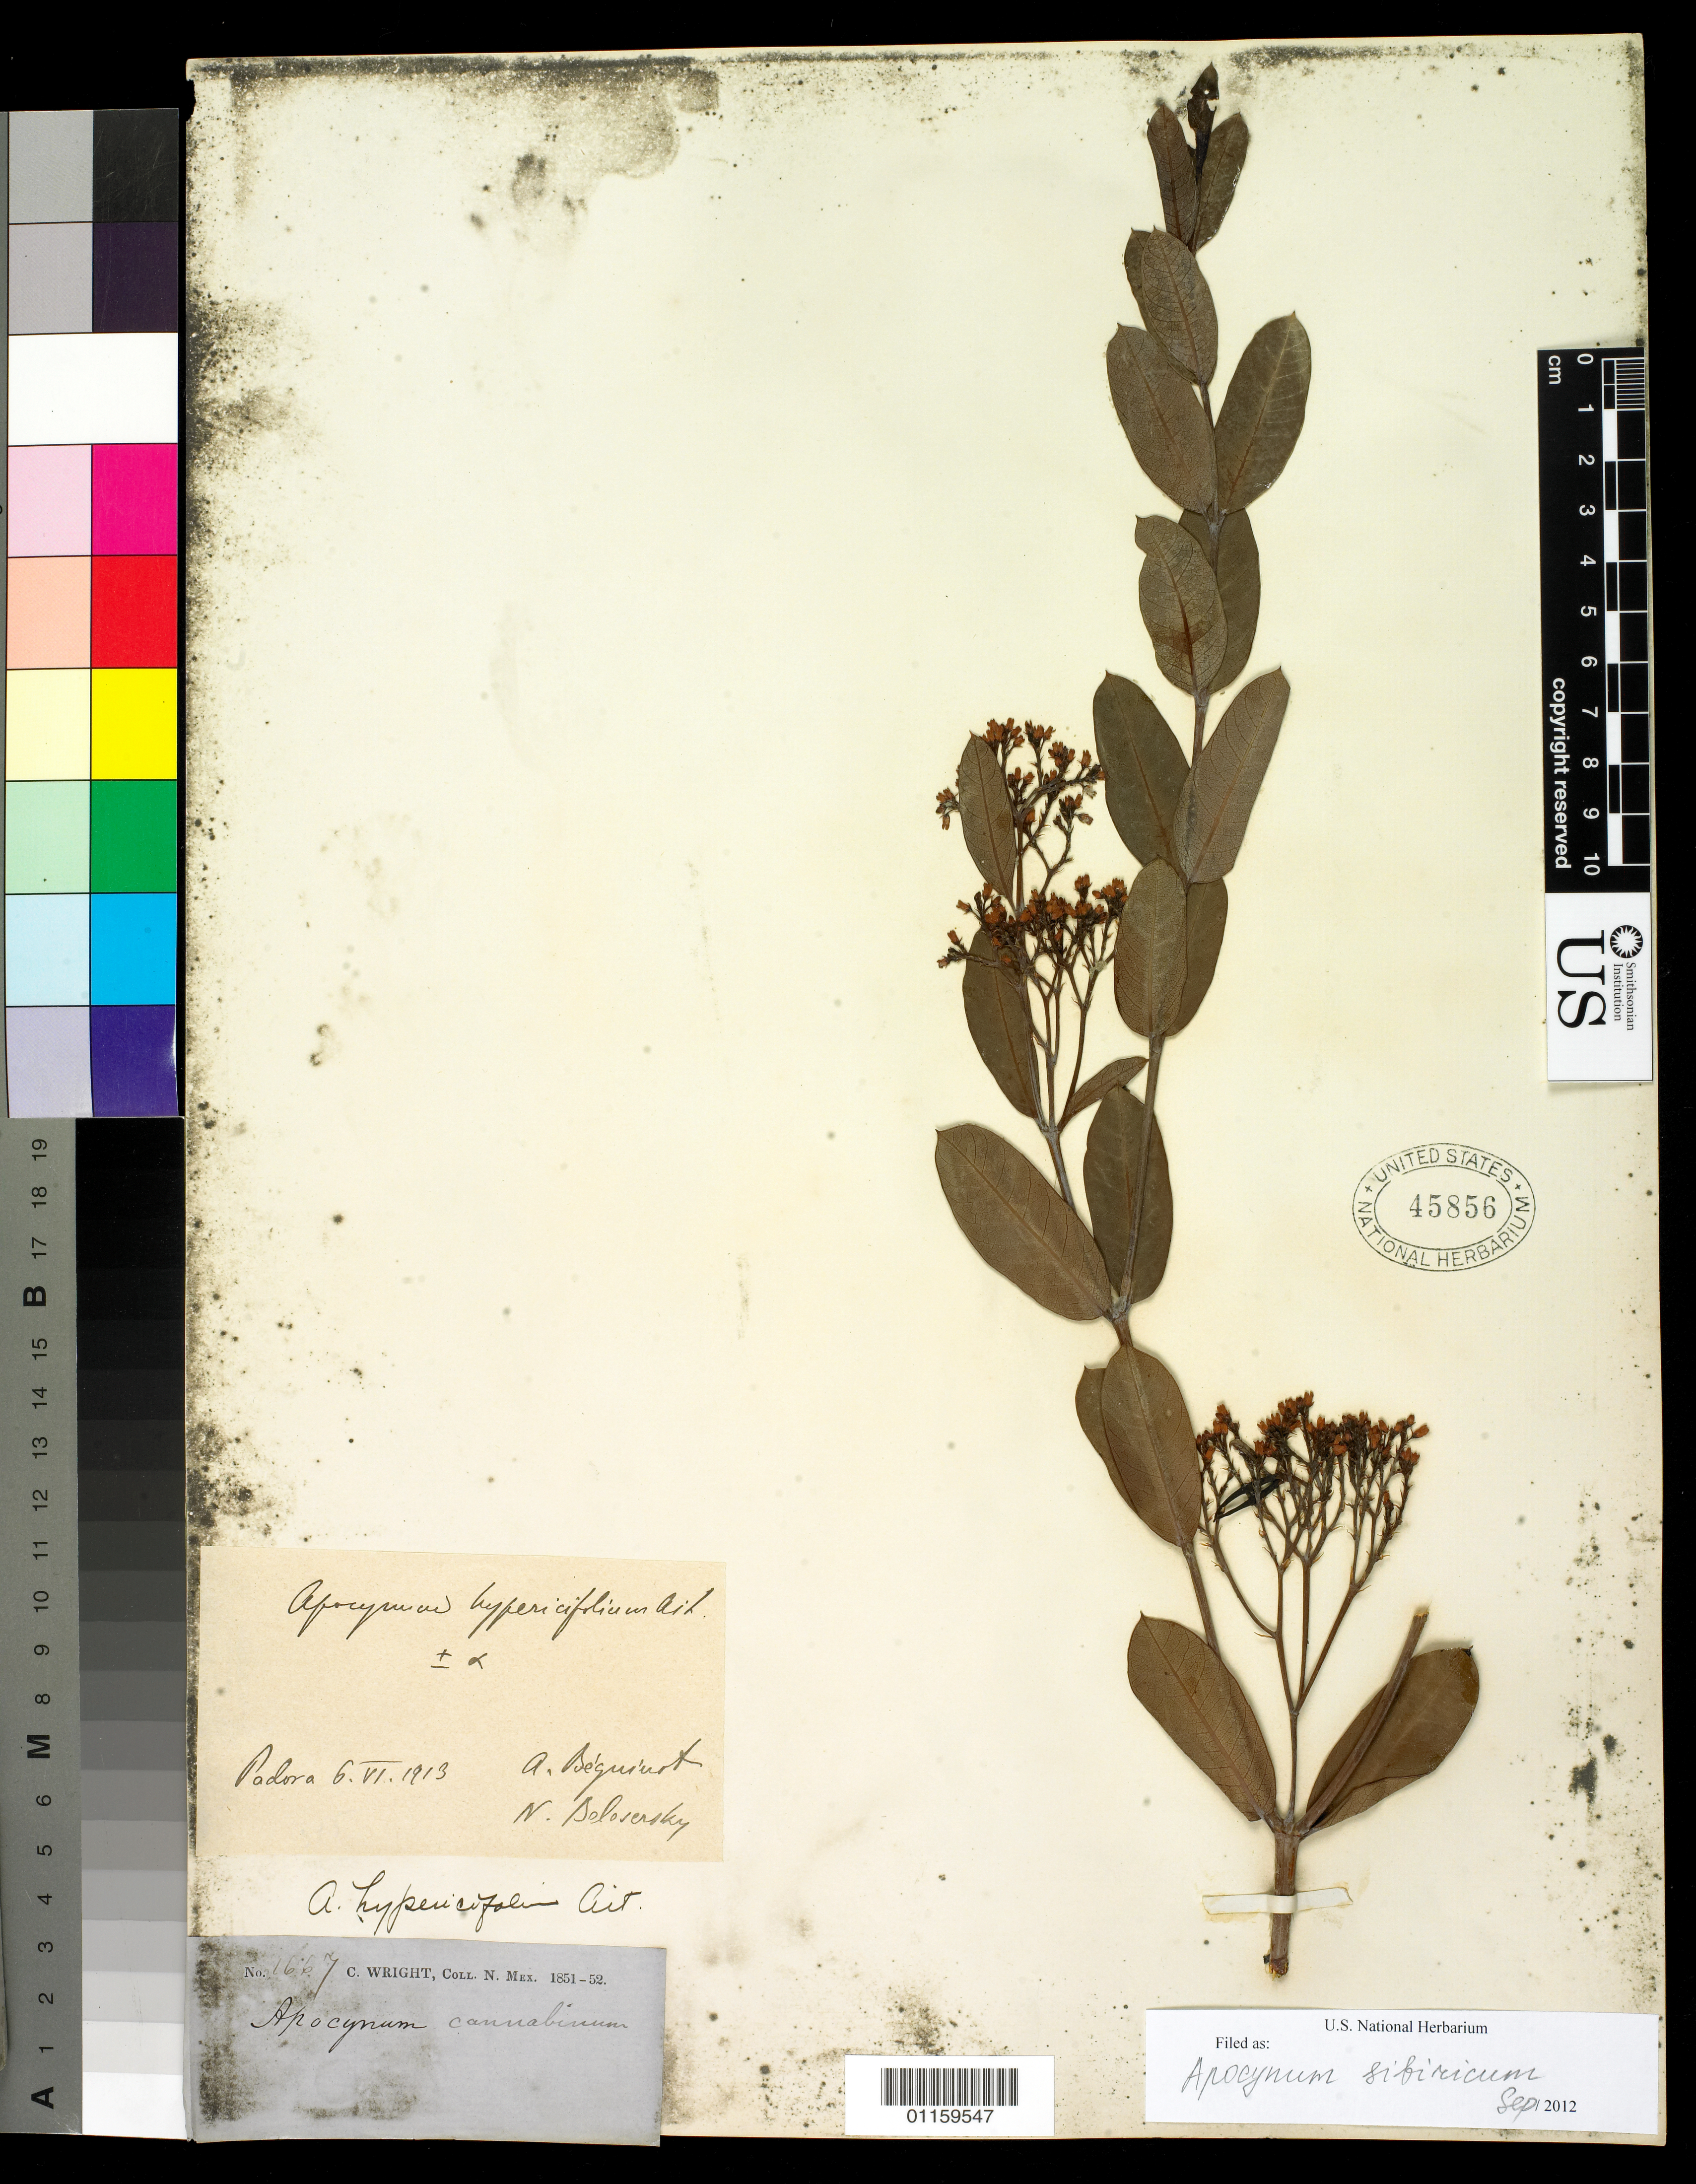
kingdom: Plantae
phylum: Tracheophyta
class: Magnoliopsida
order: Gentianales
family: Apocynaceae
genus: Apocynum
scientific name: Apocynum sibiricum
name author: Jacq.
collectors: C. Wright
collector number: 1667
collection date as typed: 1851 to -- --- 1852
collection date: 1851/1852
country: United States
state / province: New Mexico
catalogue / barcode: US 45856